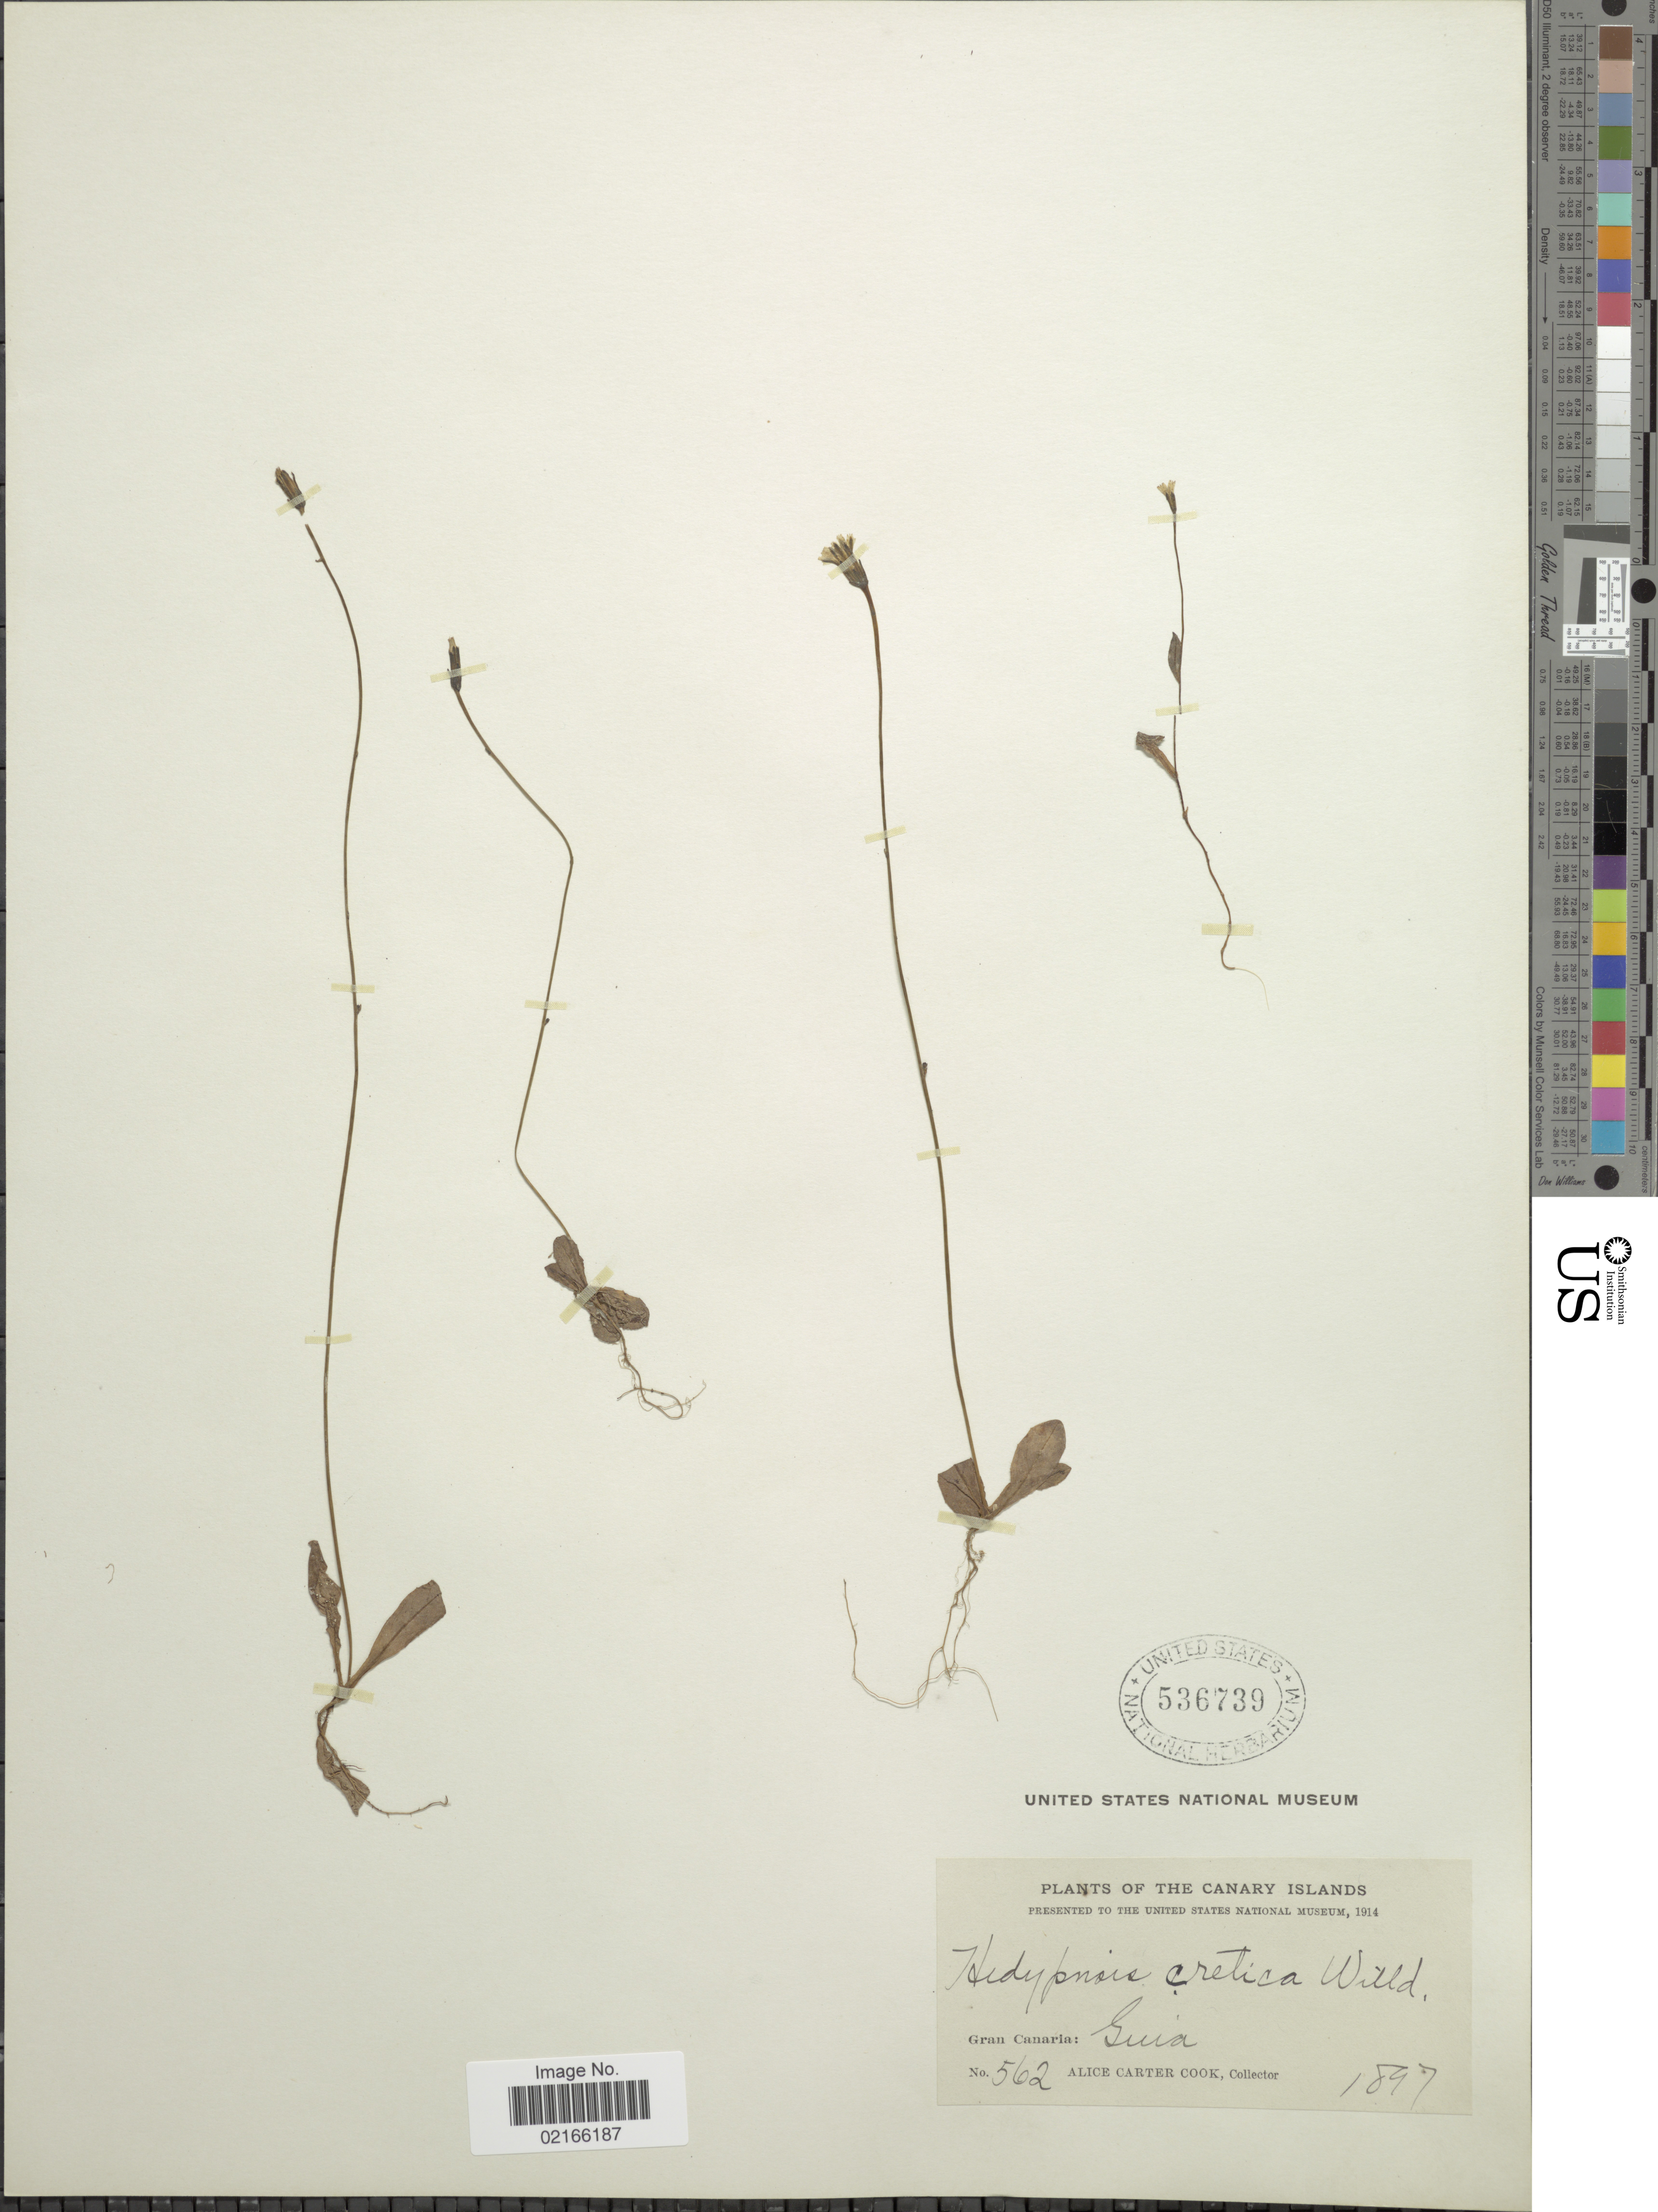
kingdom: Plantae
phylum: Tracheophyta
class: Magnoliopsida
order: Asterales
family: Asteraceae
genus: Hedypnois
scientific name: Hedypnois rhagadioloides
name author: (L.) F.W. Schmidt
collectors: Alice C. Cook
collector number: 562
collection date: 1897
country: Spain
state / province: Canarias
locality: Canary Islands. Gran Canaria: Guia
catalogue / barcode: US 536739